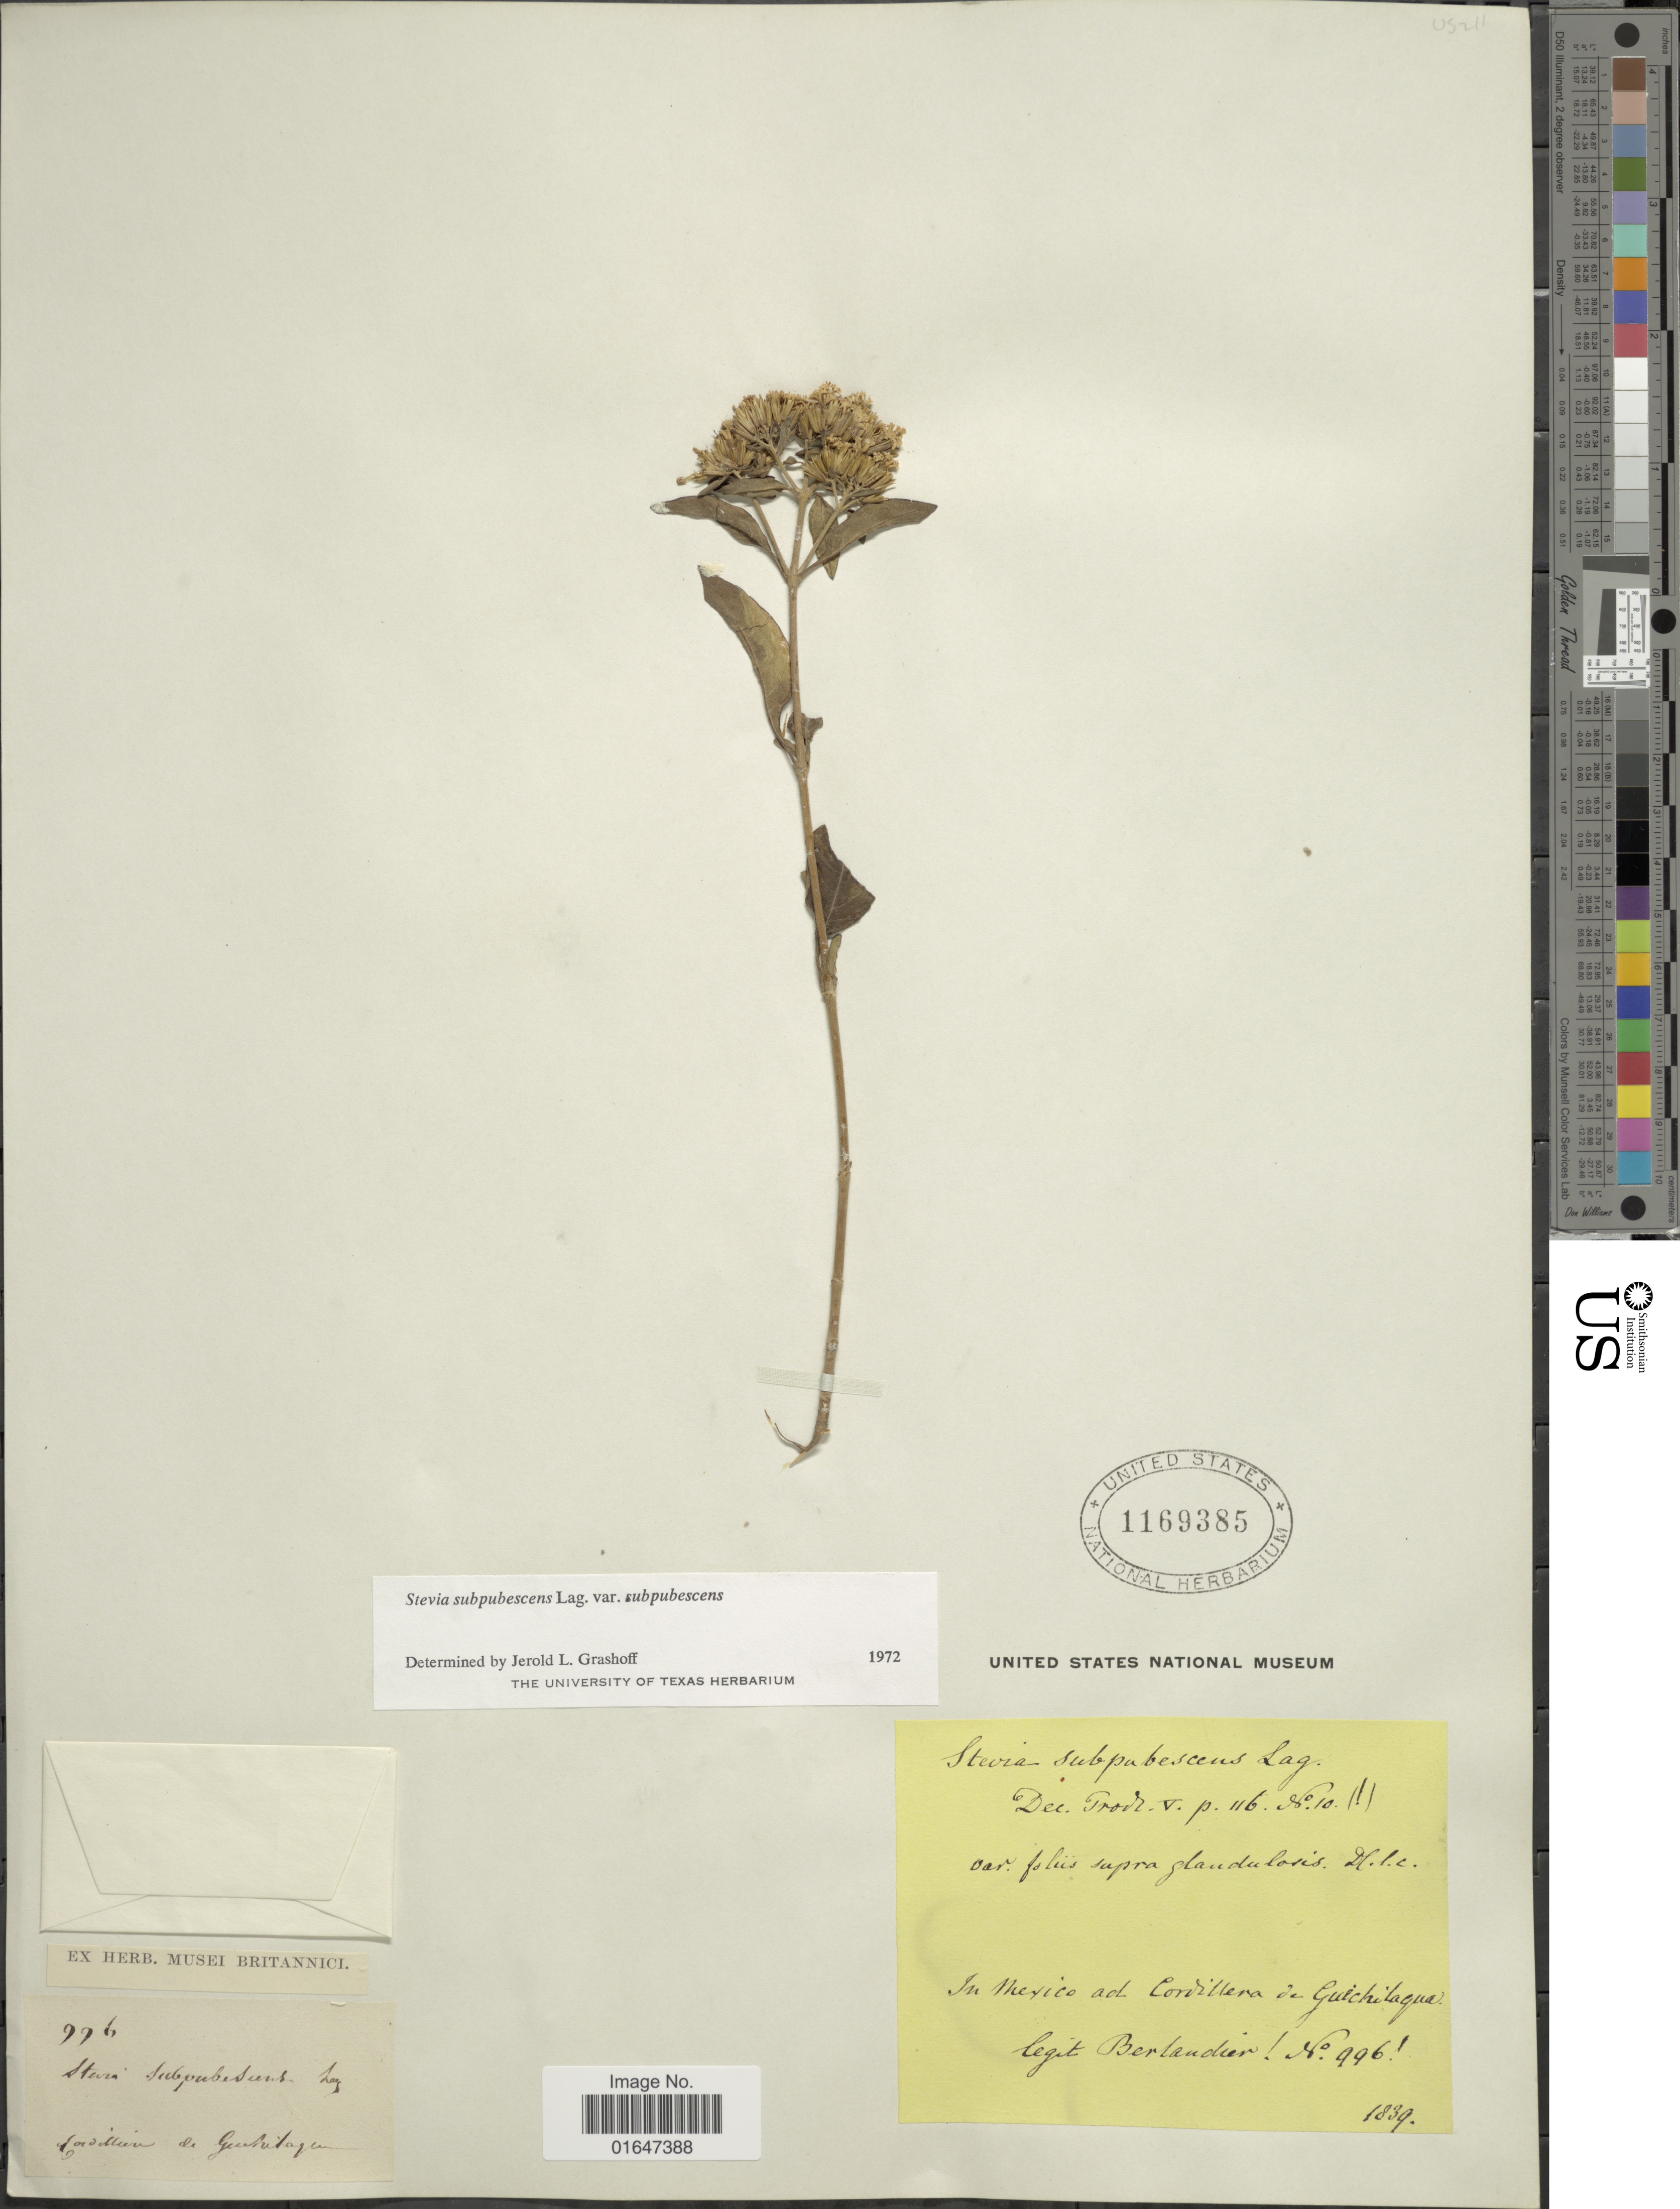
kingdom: Plantae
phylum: Tracheophyta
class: Magnoliopsida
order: Asterales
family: Asteraceae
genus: Stevia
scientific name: Stevia subpubescens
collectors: J. L. Berlandier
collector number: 996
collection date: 1839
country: Mexico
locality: In Mexico ad Cordillera de Guichilaqua [interpreted]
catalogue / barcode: US 1169385